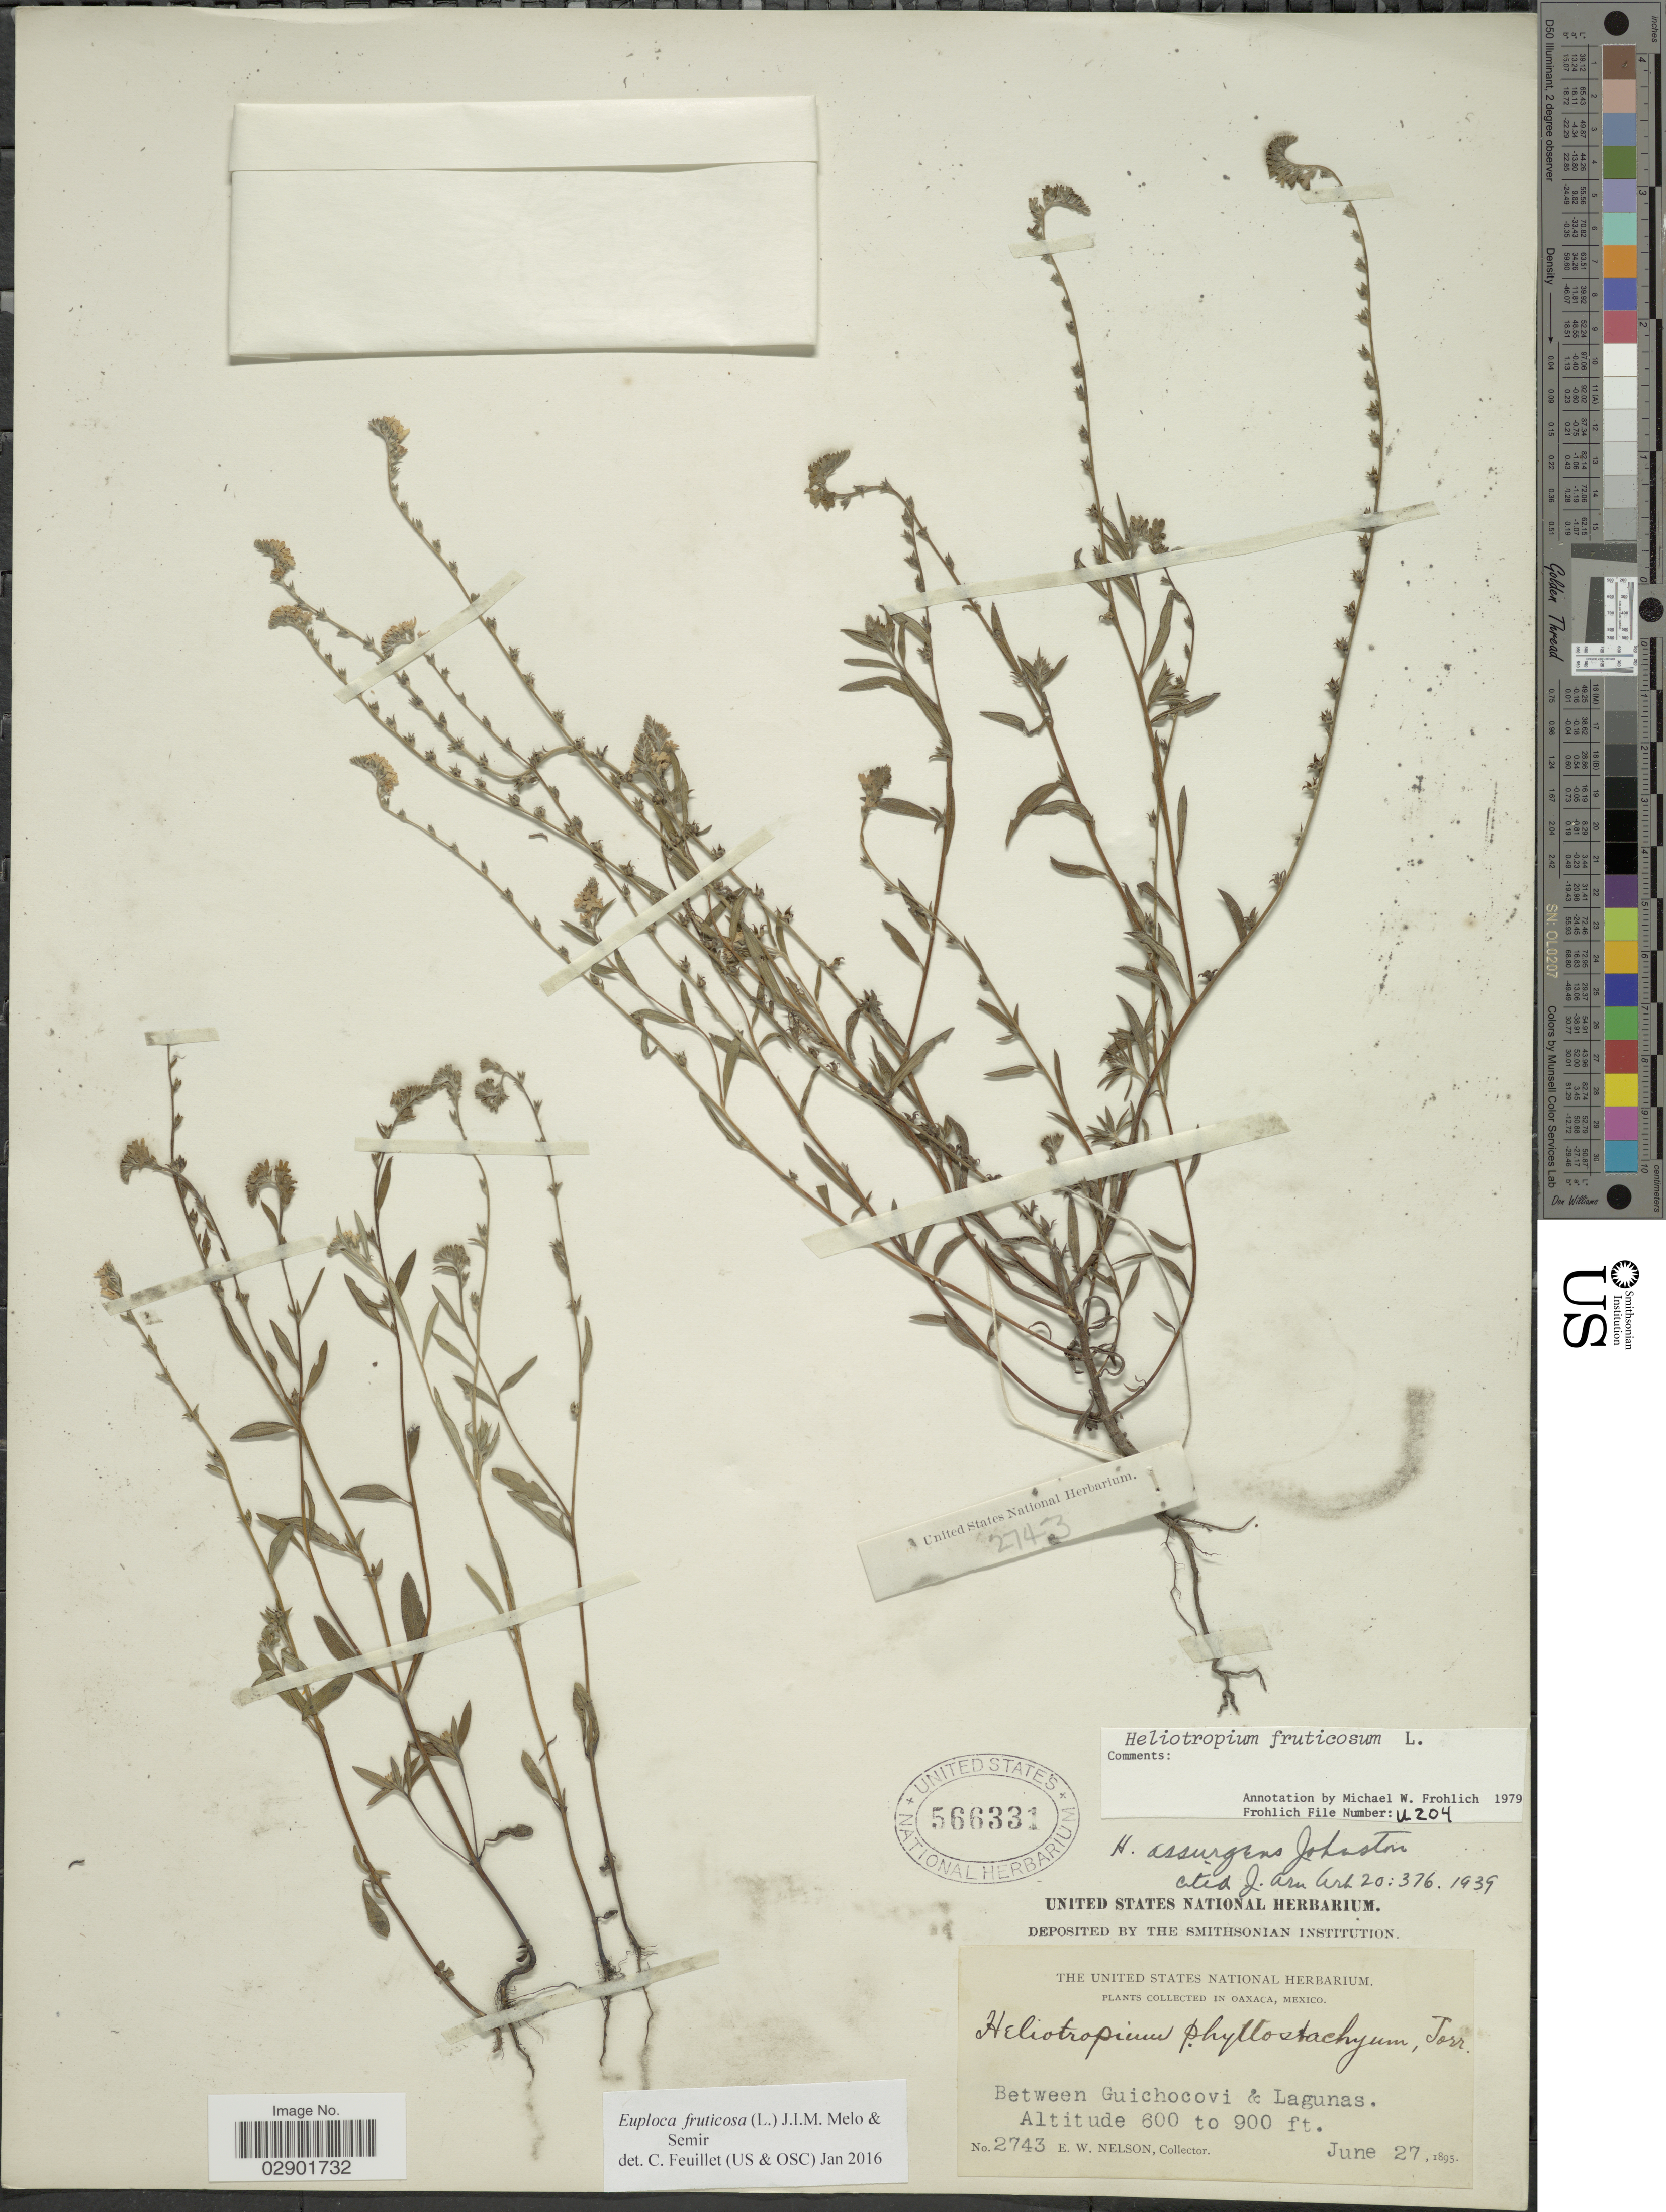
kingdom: Plantae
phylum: Tracheophyta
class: Magnoliopsida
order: Boraginales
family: Heliotropiaceae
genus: Euploca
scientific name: Euploca fruticosa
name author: (L.) J.I.M. Melo & Semir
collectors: E. W. Nelson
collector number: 2743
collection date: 1895-06-27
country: Mexico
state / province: Oaxaca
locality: Between Guichocovi & Lagunas.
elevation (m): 183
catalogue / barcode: US 566331